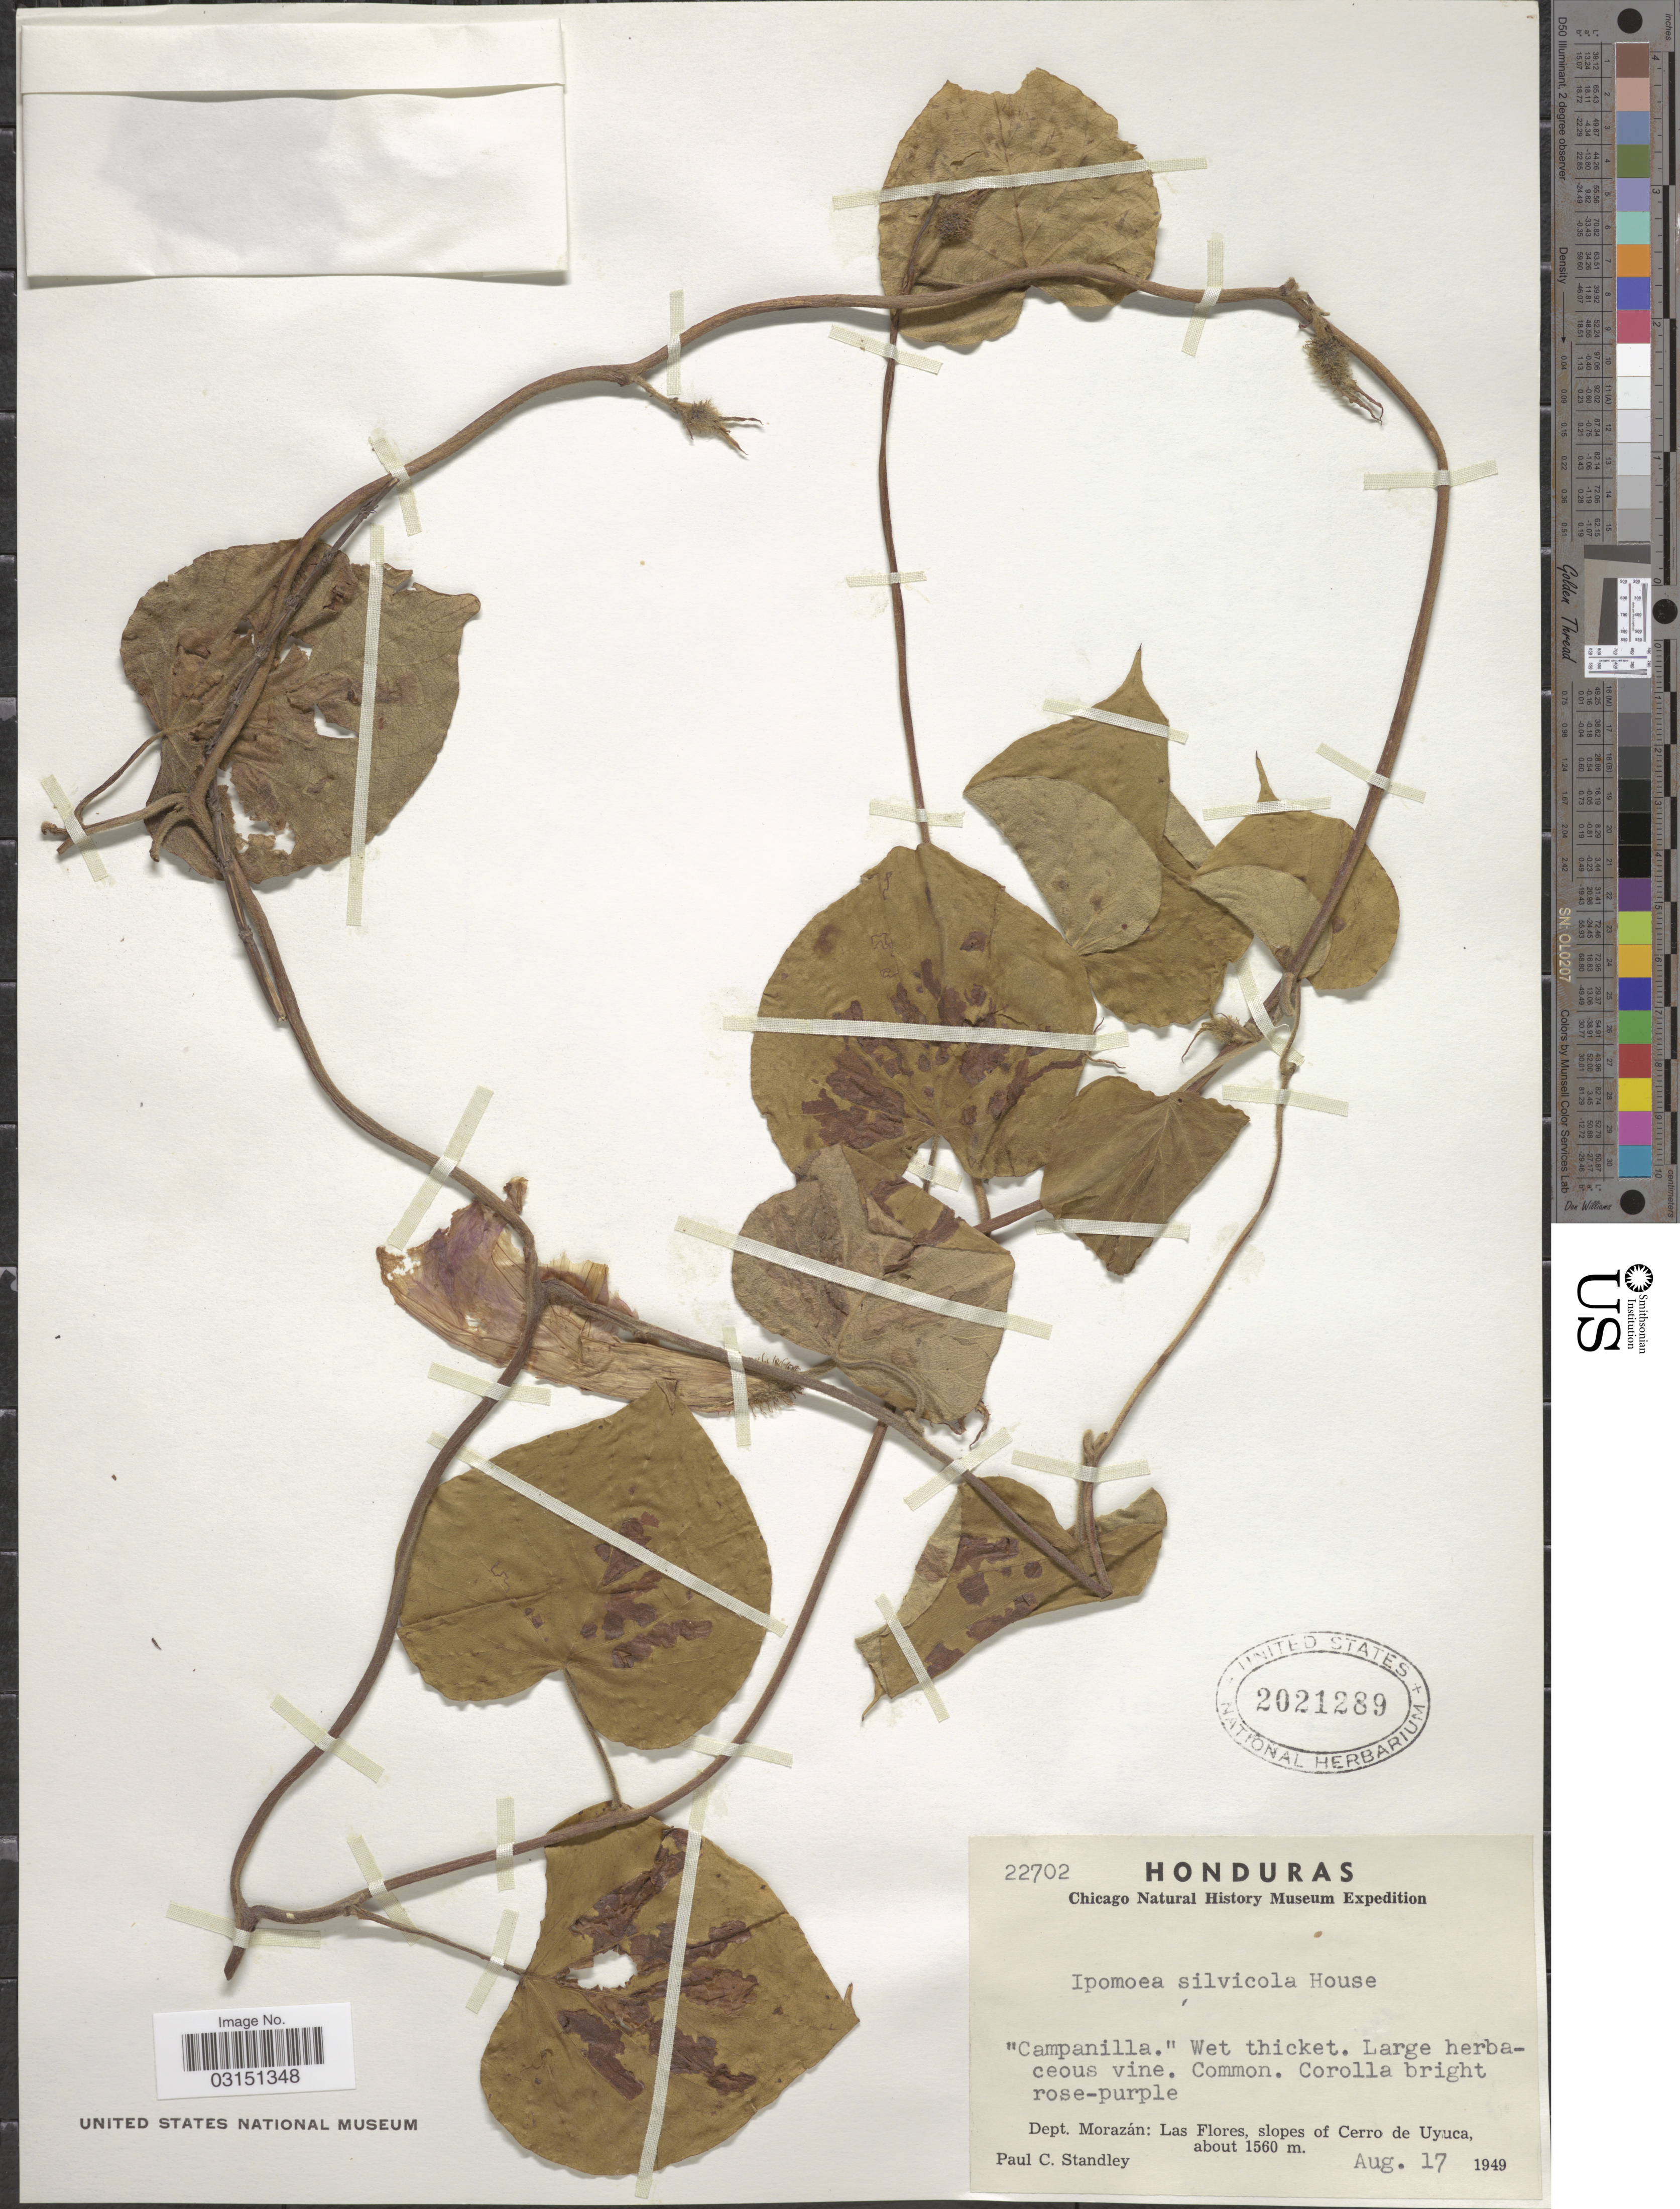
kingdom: Plantae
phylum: Tracheophyta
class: Magnoliopsida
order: Solanales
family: Convolvulaceae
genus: Ipomoea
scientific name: Ipomoea silvicola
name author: House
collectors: P. C. Standley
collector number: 22702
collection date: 1949-08-17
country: Honduras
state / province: Fco. Morazán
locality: Dept. Morazán: Las Flores, slopes of Cerro de Uyuca.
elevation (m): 1560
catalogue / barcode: US 2021289